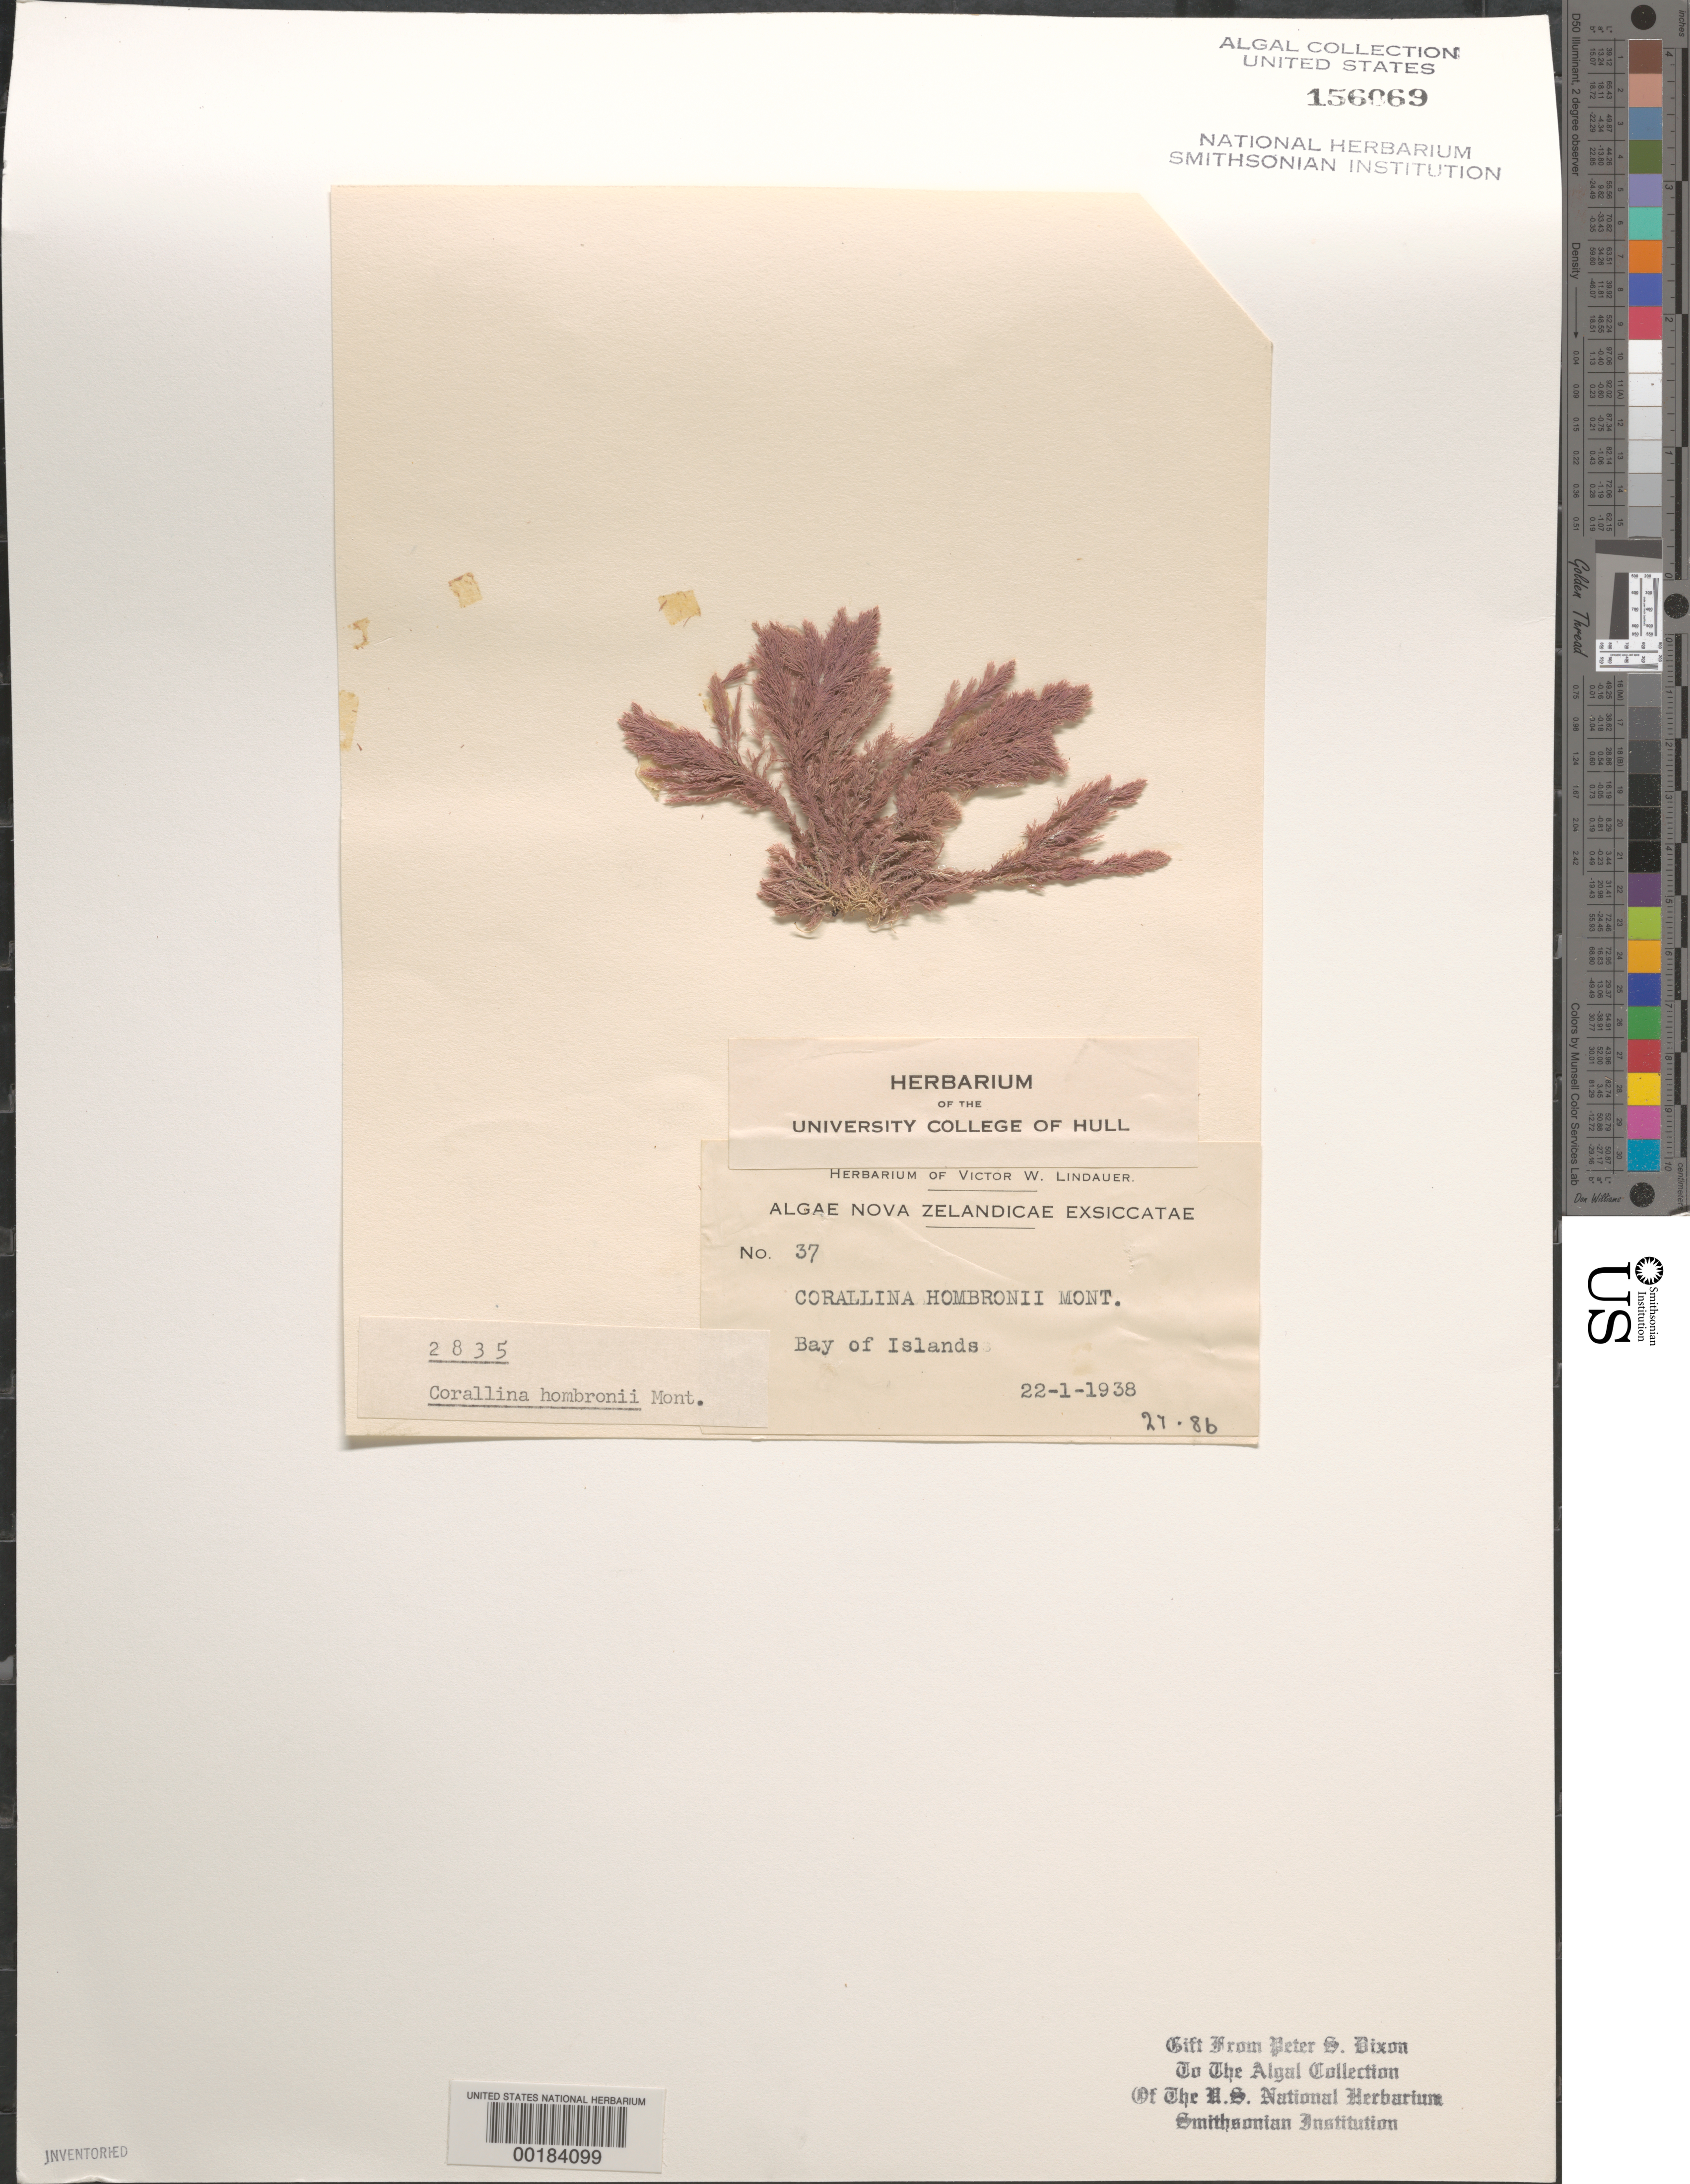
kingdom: Plantae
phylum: Rhodophyta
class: Florideophyceae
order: Corallinales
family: Corallinaceae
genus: Corallina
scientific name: Corallina hombronii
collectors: V. Lindauer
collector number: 37 & PSD 2835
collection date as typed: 22 Jan 1938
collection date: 1938-01-22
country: New Zealand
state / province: Northland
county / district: Far North District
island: North Island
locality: Bay of Islands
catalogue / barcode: US 156069